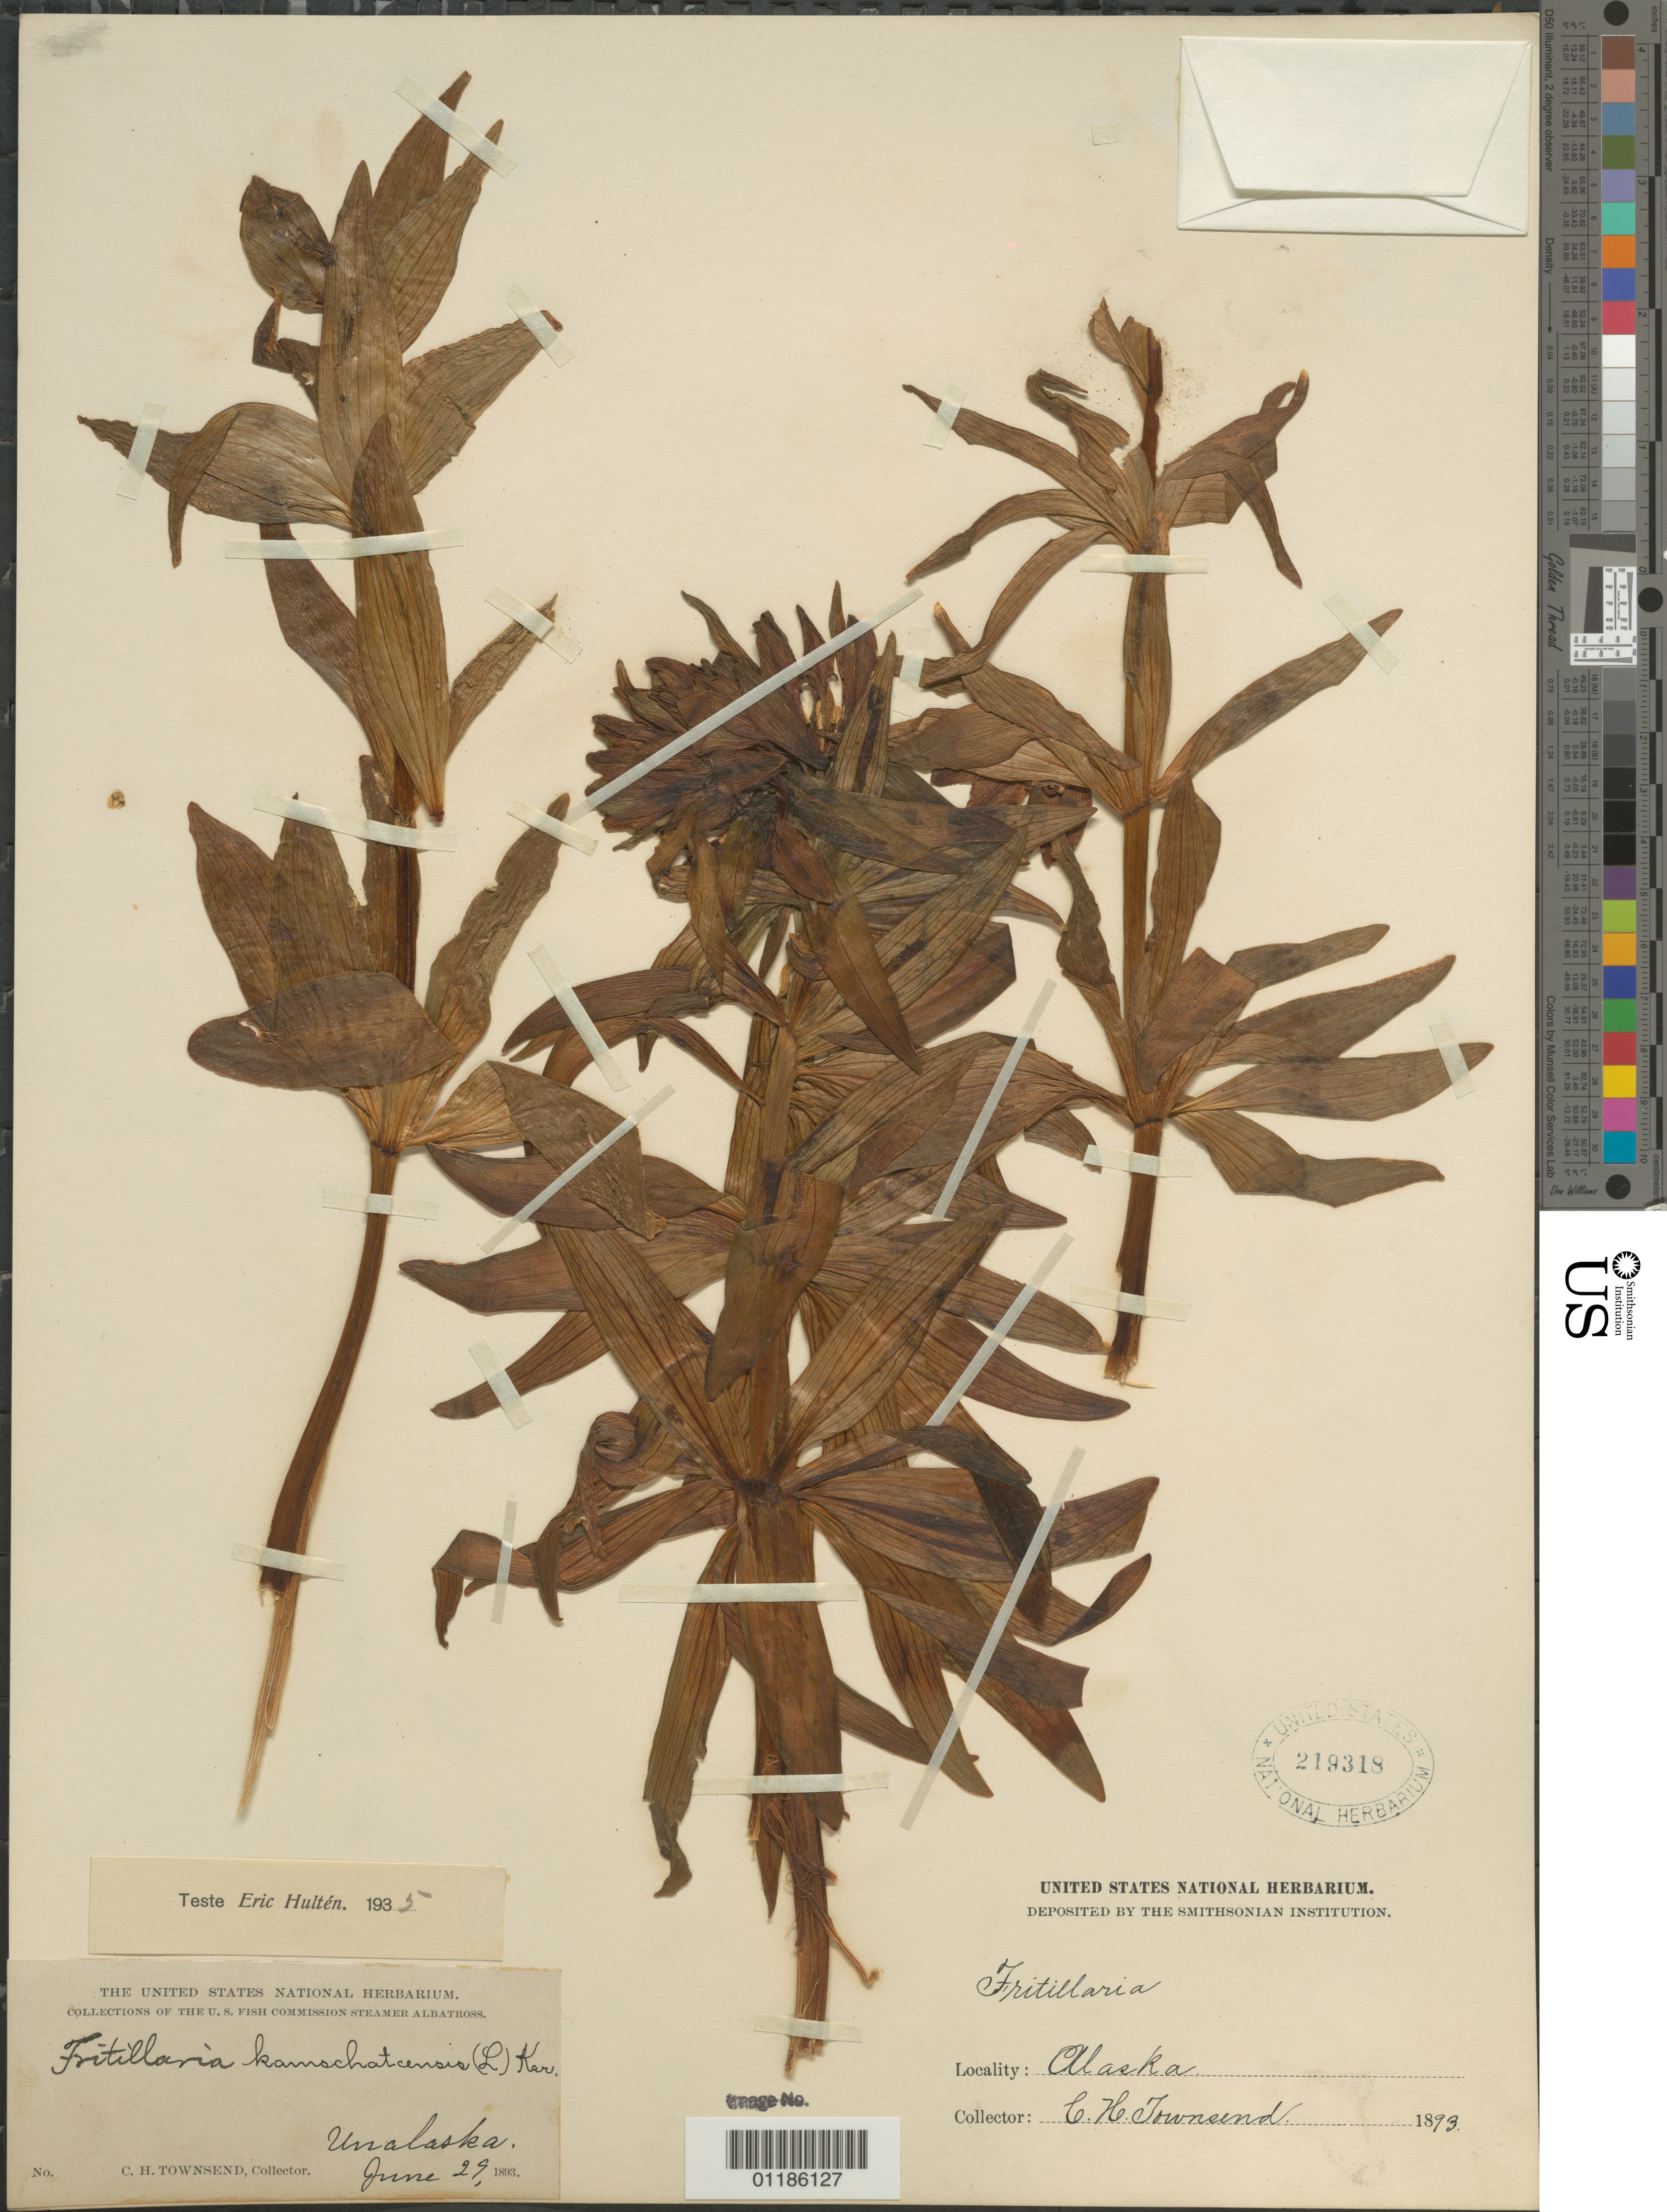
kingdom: Plantae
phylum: Tracheophyta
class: Liliopsida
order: Liliales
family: Liliaceae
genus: Fritillaria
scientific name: Fritillaria kamtschatcensis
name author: Torr.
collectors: C. H. Townsend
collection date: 1893-06-29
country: United States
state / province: Alaska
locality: Unalaska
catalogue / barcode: US 219318